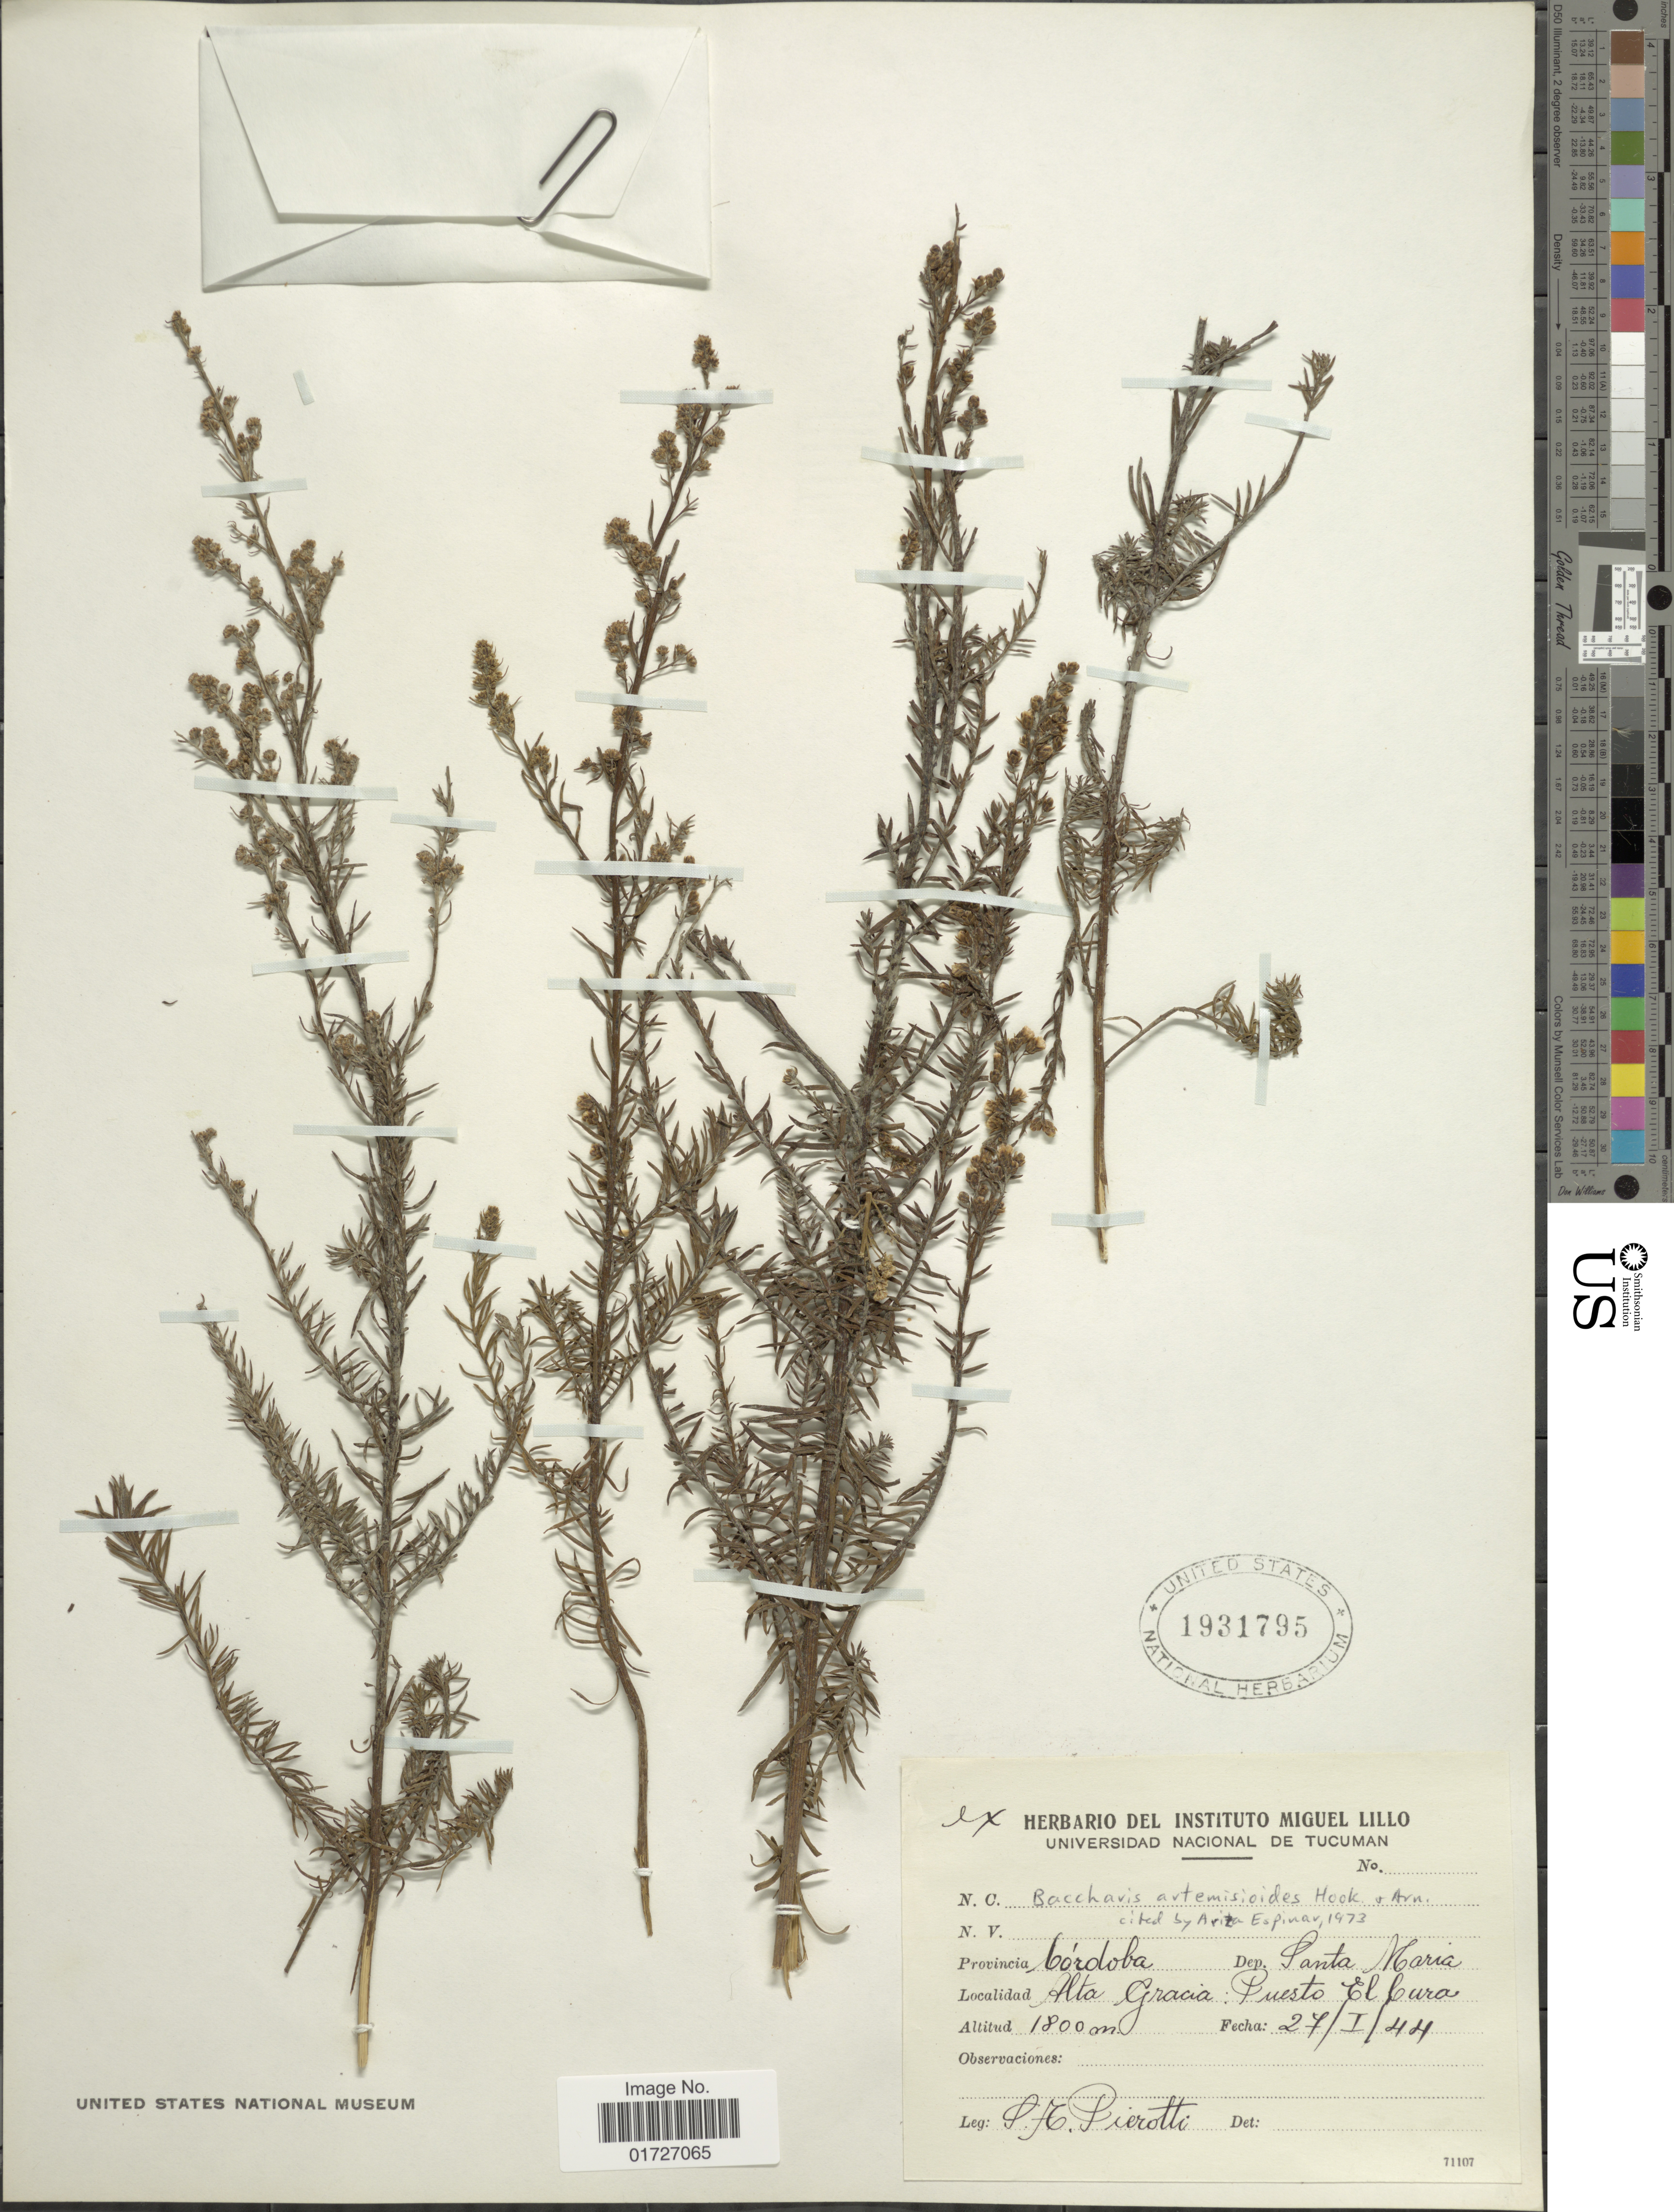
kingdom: Plantae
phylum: Tracheophyta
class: Magnoliopsida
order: Asterales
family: Asteraceae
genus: Baccharis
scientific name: Baccharis artemisioides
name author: Hook. & Arn.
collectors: S. A. Pierotti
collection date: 1944-01-27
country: Argentina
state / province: Cordoba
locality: Dep. Santa Maria, Alta Gracia, Puesto El Cura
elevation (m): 1800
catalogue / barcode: US 1931795